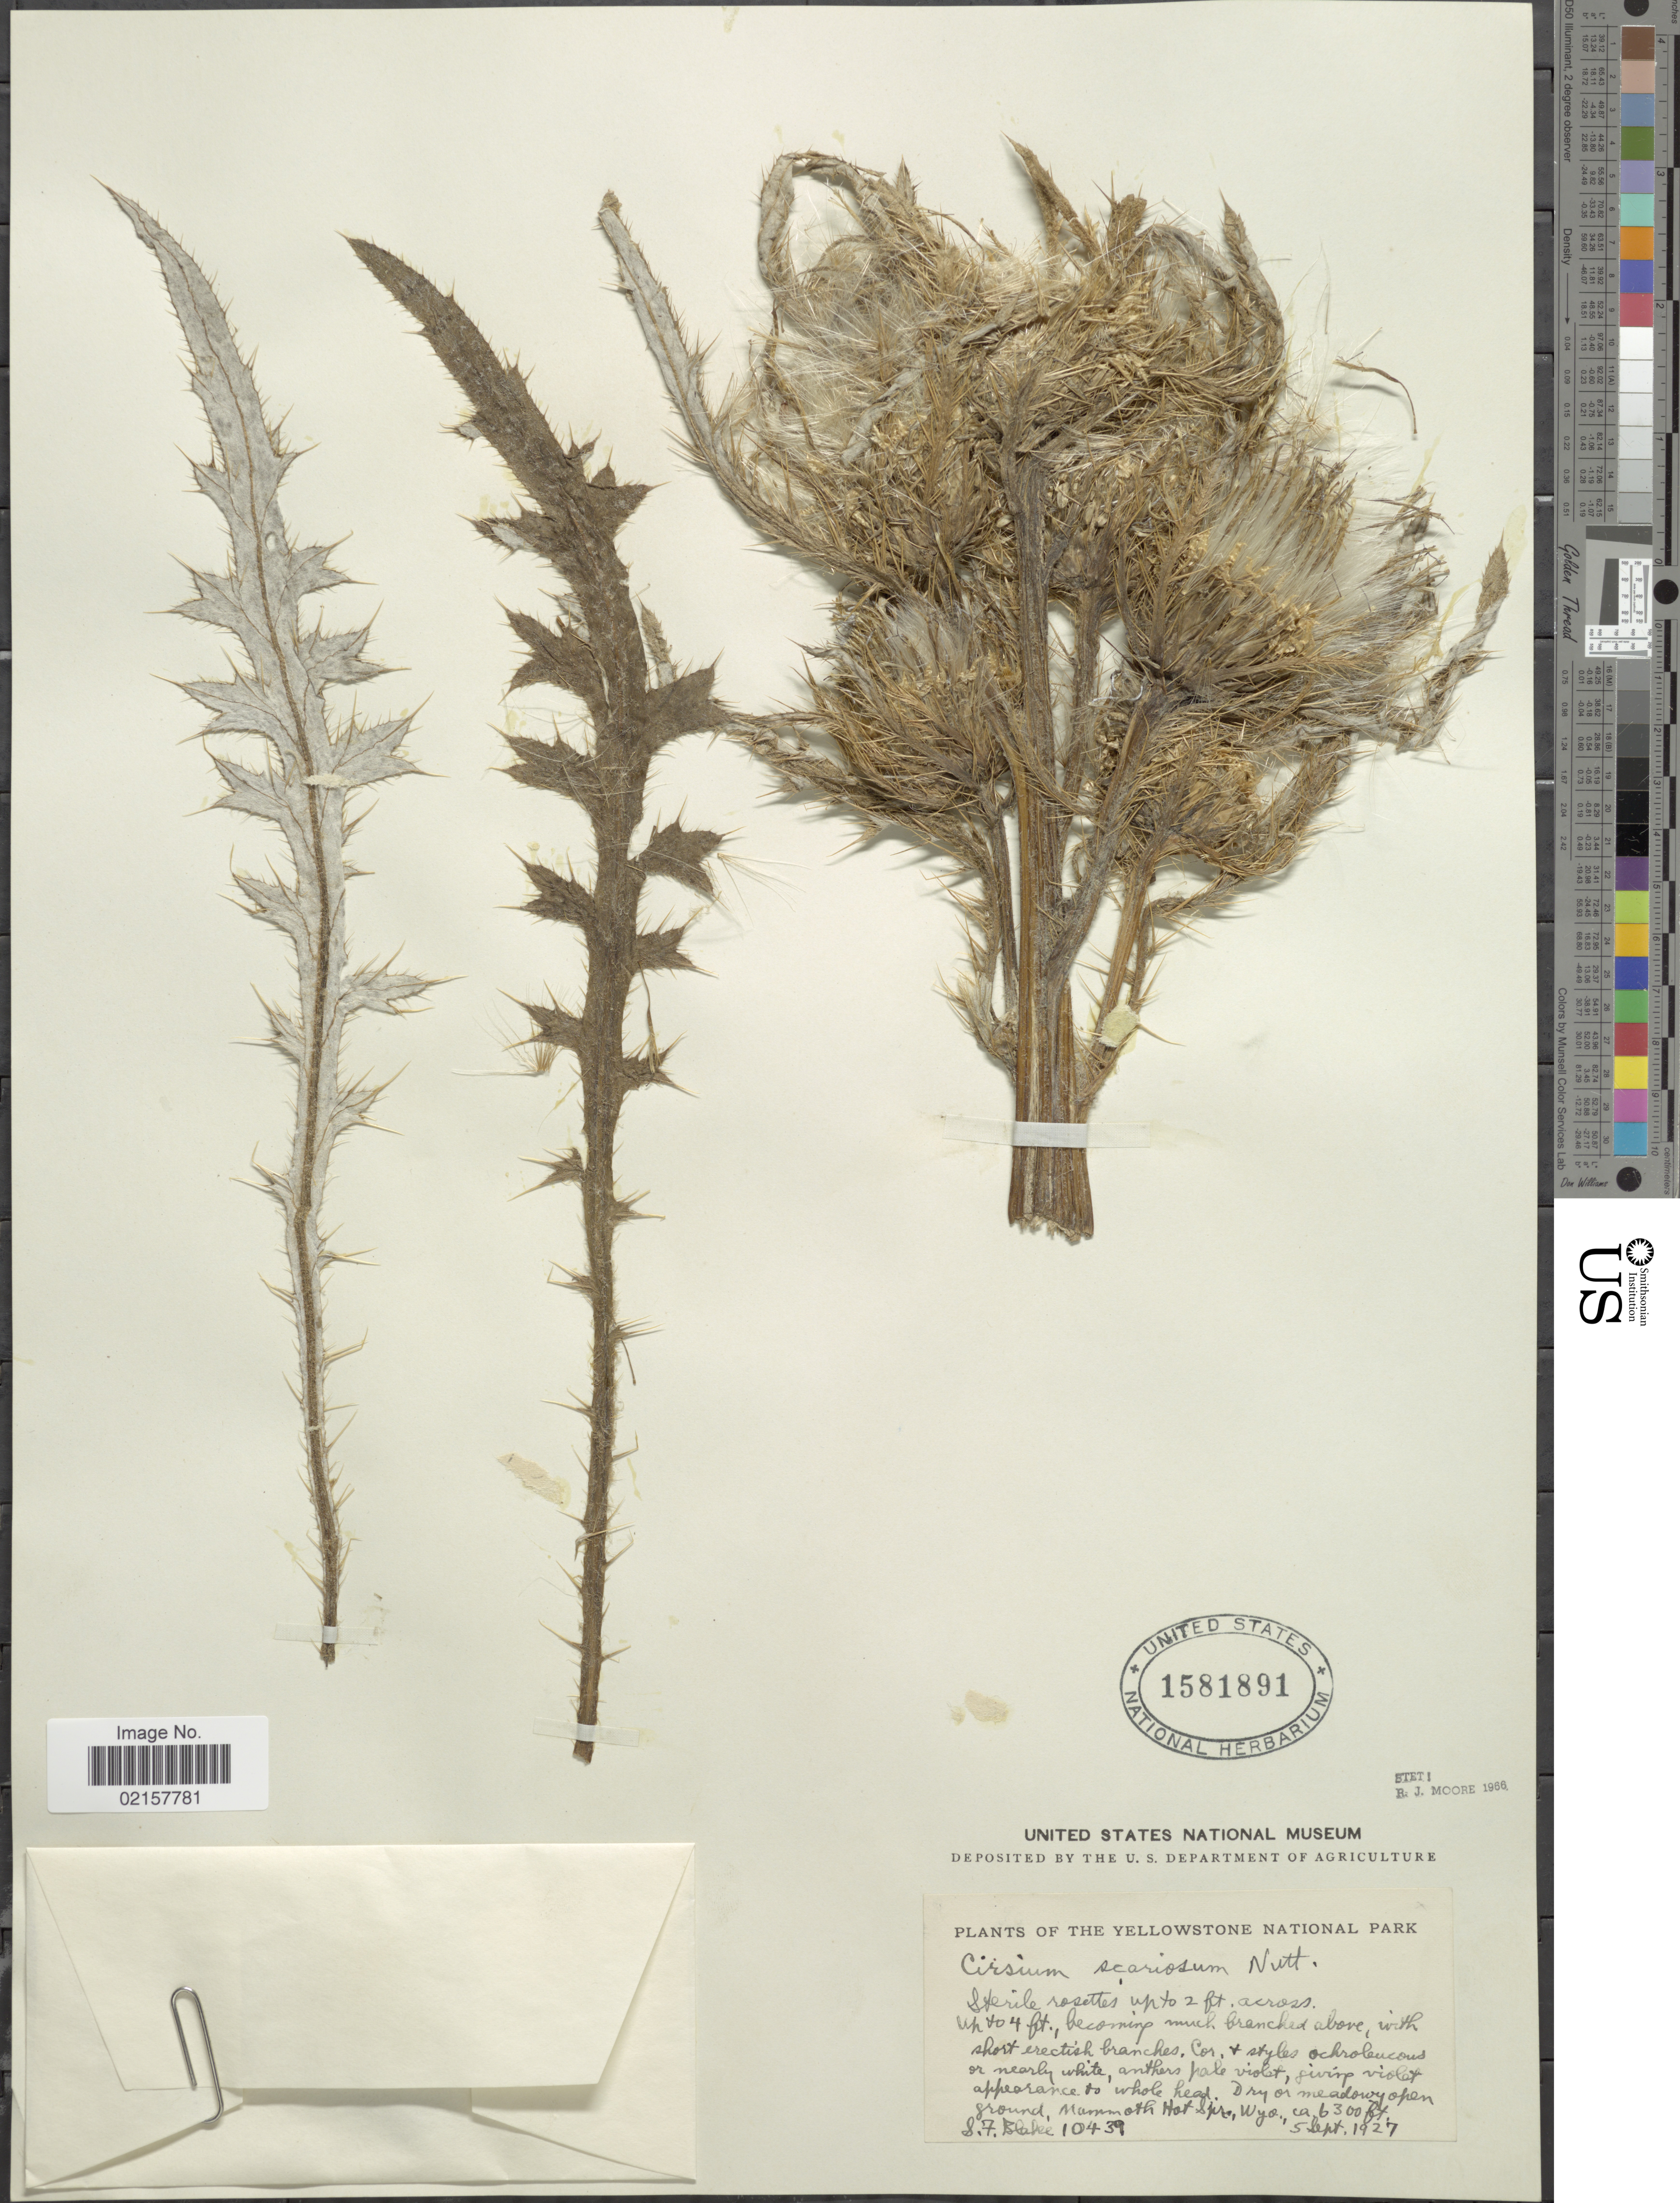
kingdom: Plantae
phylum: Tracheophyta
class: Magnoliopsida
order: Asterales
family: Asteraceae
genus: Cirsium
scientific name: Cirsium scariosum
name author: Nutt.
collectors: S. Blake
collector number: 10439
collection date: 1927-09-05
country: United States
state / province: Wyoming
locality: Yellowstone National Park, Mammoth Hot Spr.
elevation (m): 1920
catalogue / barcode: US 1581891